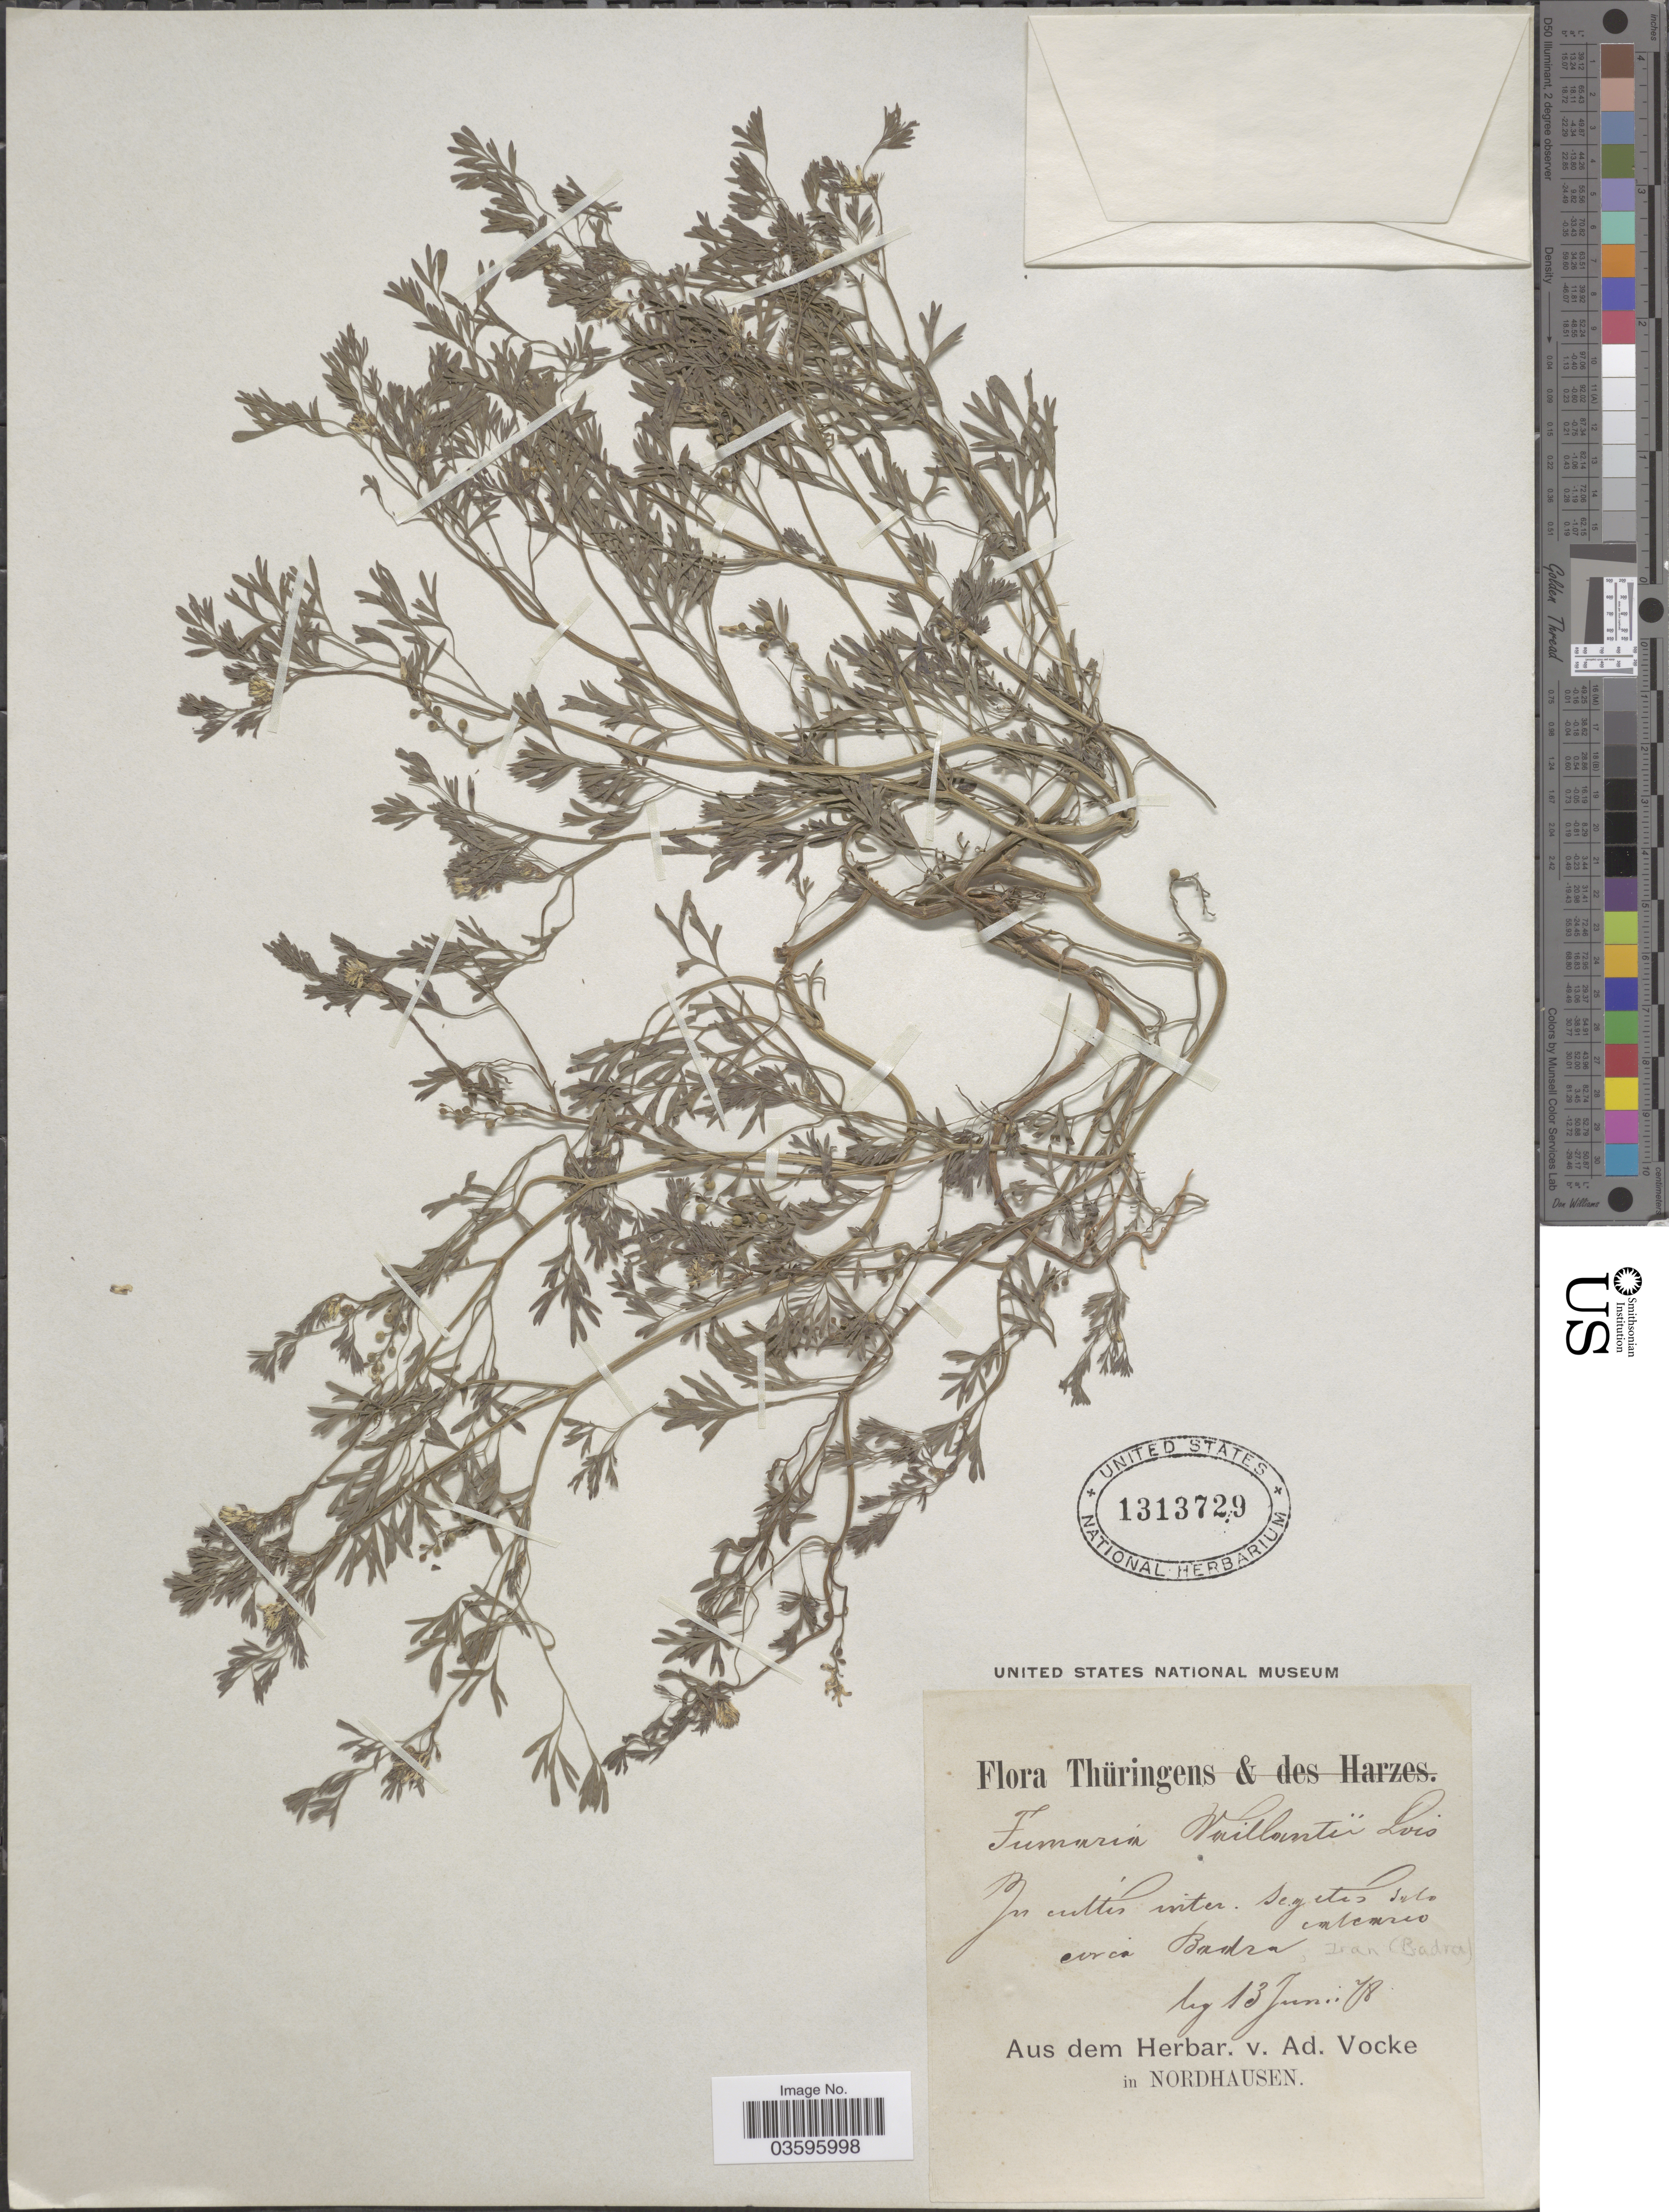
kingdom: Plantae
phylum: Tracheophyta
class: Magnoliopsida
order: Ranunculales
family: Papaveraceae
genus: Fumaria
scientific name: Fumaria vaillantii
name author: Loisel.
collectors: ex herb. Ad. Vocke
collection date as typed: Transcribed d/m/y: 13/6/78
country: Iran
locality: Thüringens. In cuttis inter segetis into circa Badra imtemrio. Iran (Badra).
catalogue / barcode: US 1313729